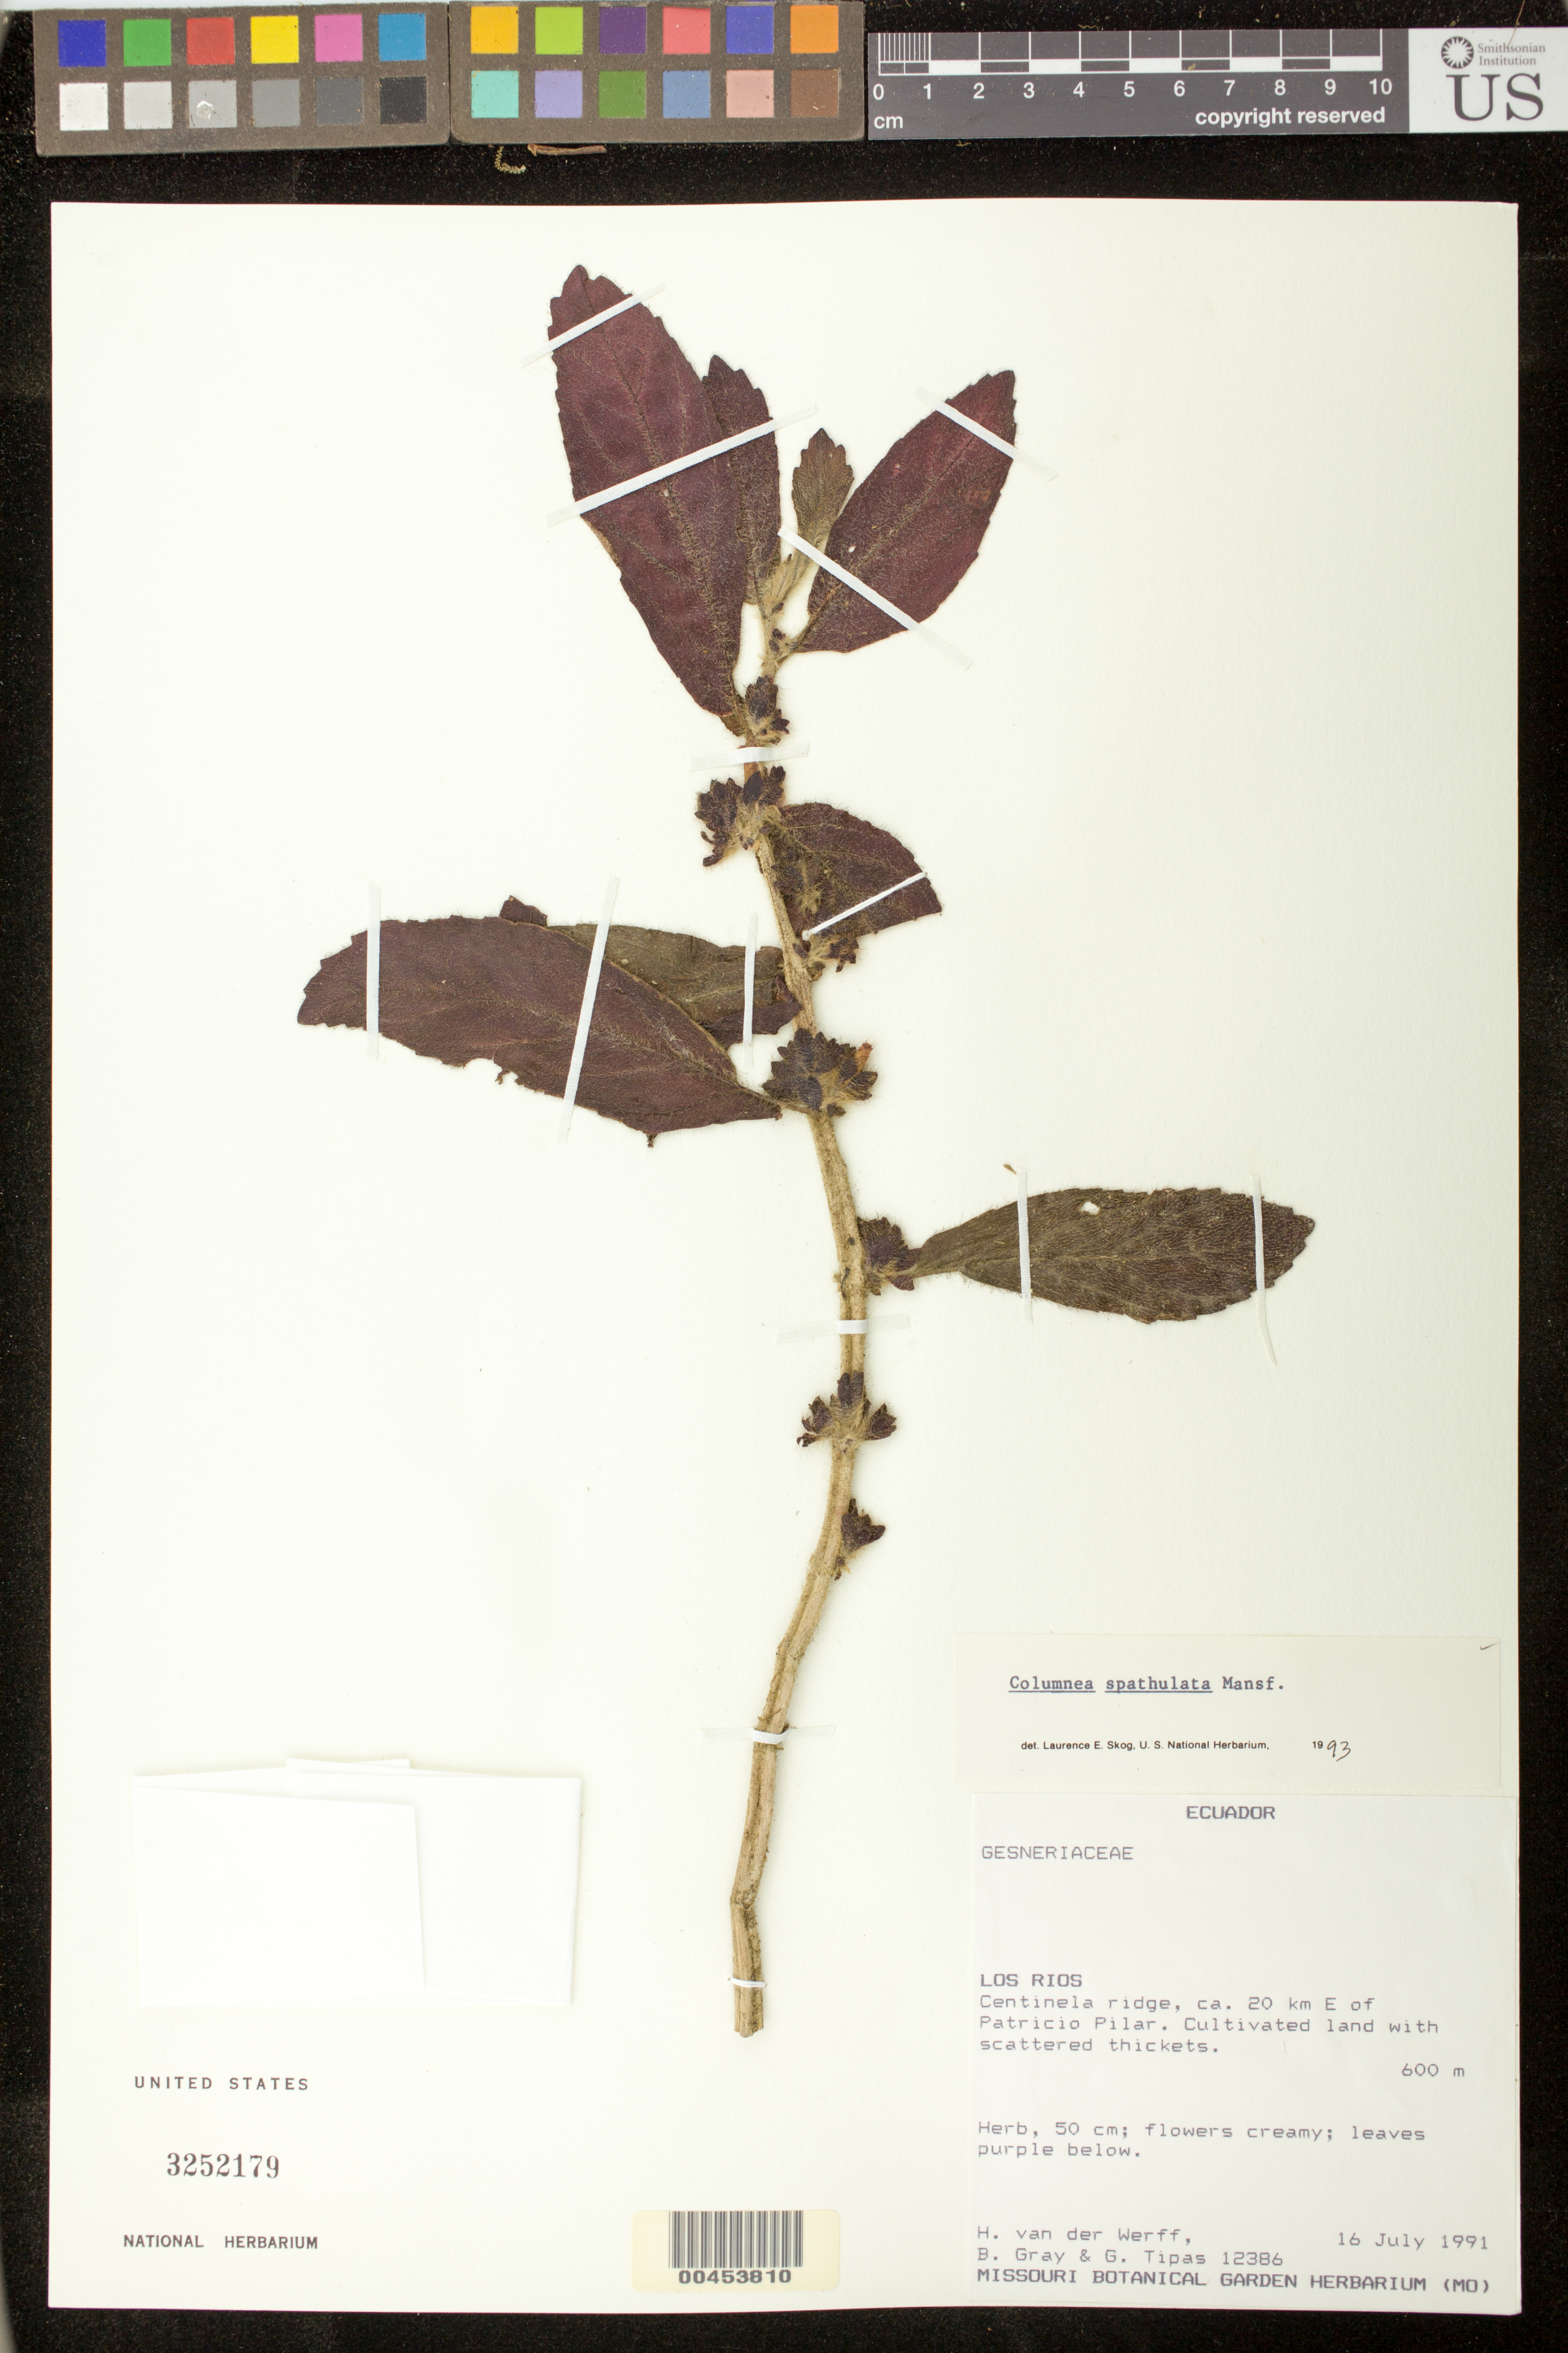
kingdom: Plantae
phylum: Tracheophyta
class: Magnoliopsida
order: Lamiales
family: Gesneriaceae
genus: Columnea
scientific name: Columnea spathulata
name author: Mansf.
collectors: H. van der Werff, B. Gray & G. Tipas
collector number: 12386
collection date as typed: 16 Jul 1991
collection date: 1991-07-16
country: Ecuador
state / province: Los Ríos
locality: Centinela ridge, ca. 20 km E of Patricio Pilar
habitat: Cultivated land with scattered thickets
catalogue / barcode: US 3252179